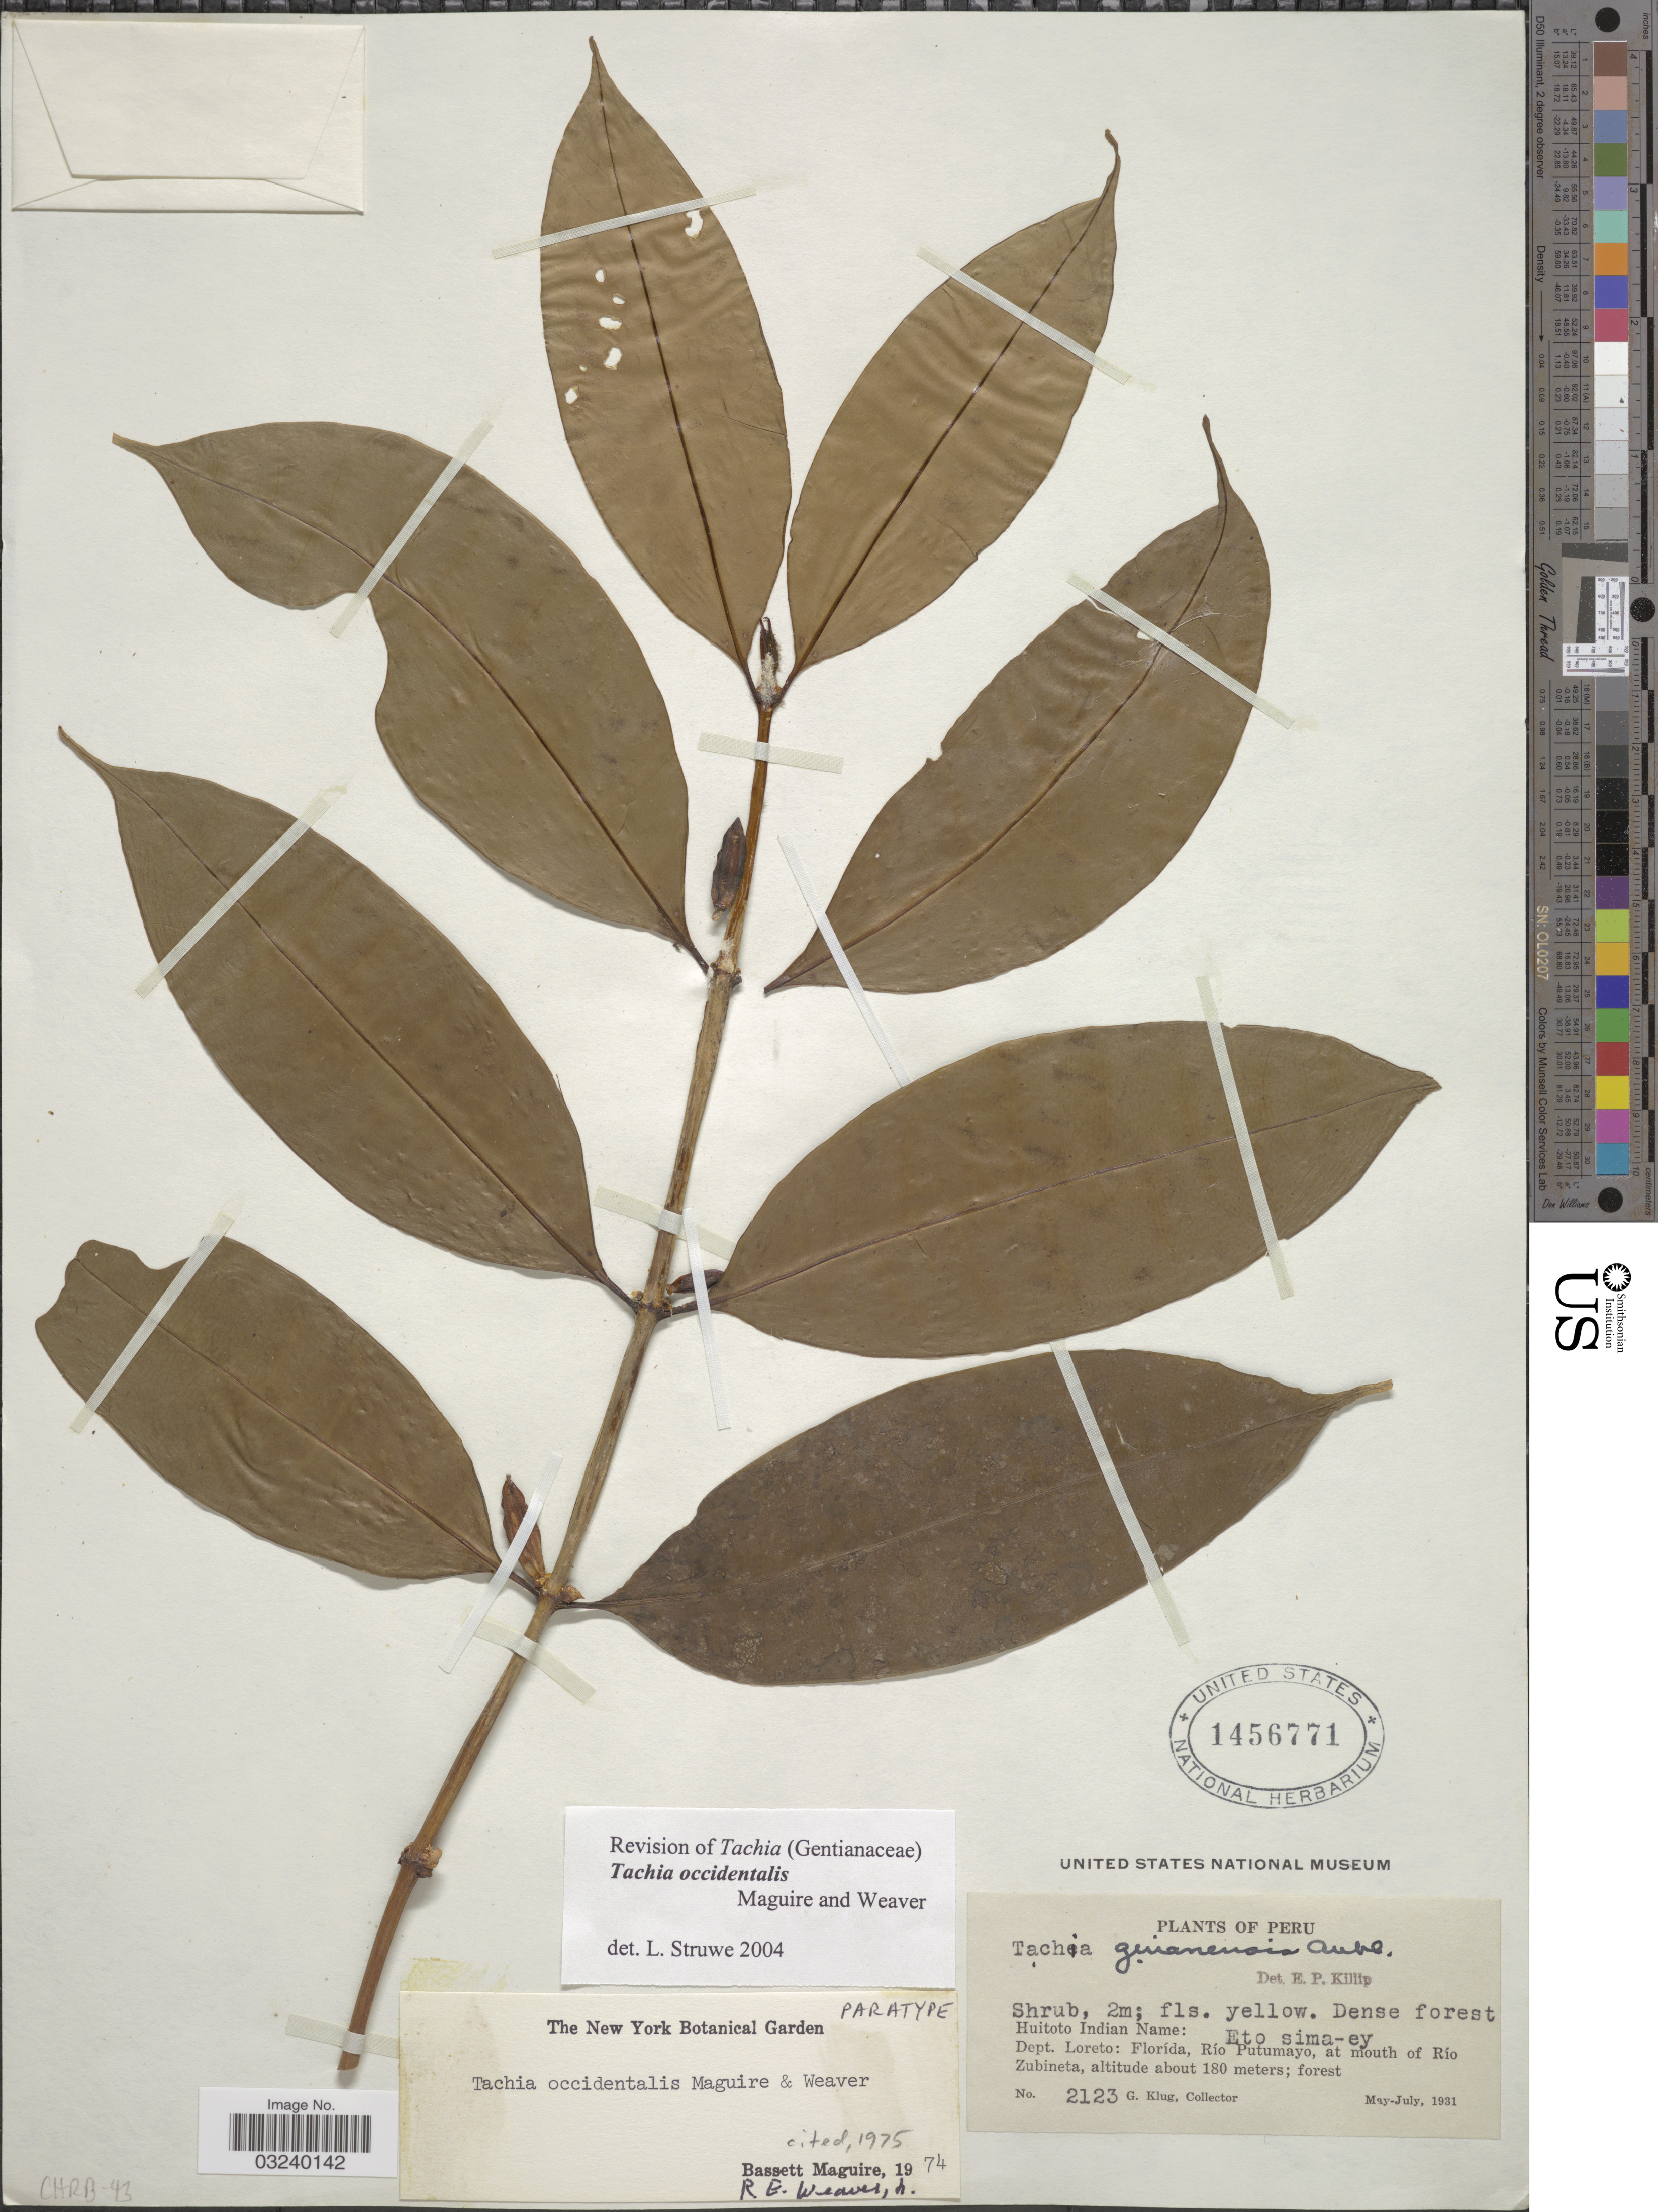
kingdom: Plantae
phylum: Tracheophyta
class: Magnoliopsida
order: Gentianales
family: Gentianaceae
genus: Tachia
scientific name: Tachia occidentalis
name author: Maguire & Weaver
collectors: G. Klug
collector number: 2123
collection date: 1931-05/1931-07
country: Peru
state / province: Loreto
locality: Dept. Loreto: Florída, Río Putumayo, at mouth of Río Zubineta.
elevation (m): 180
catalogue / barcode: US 1456771